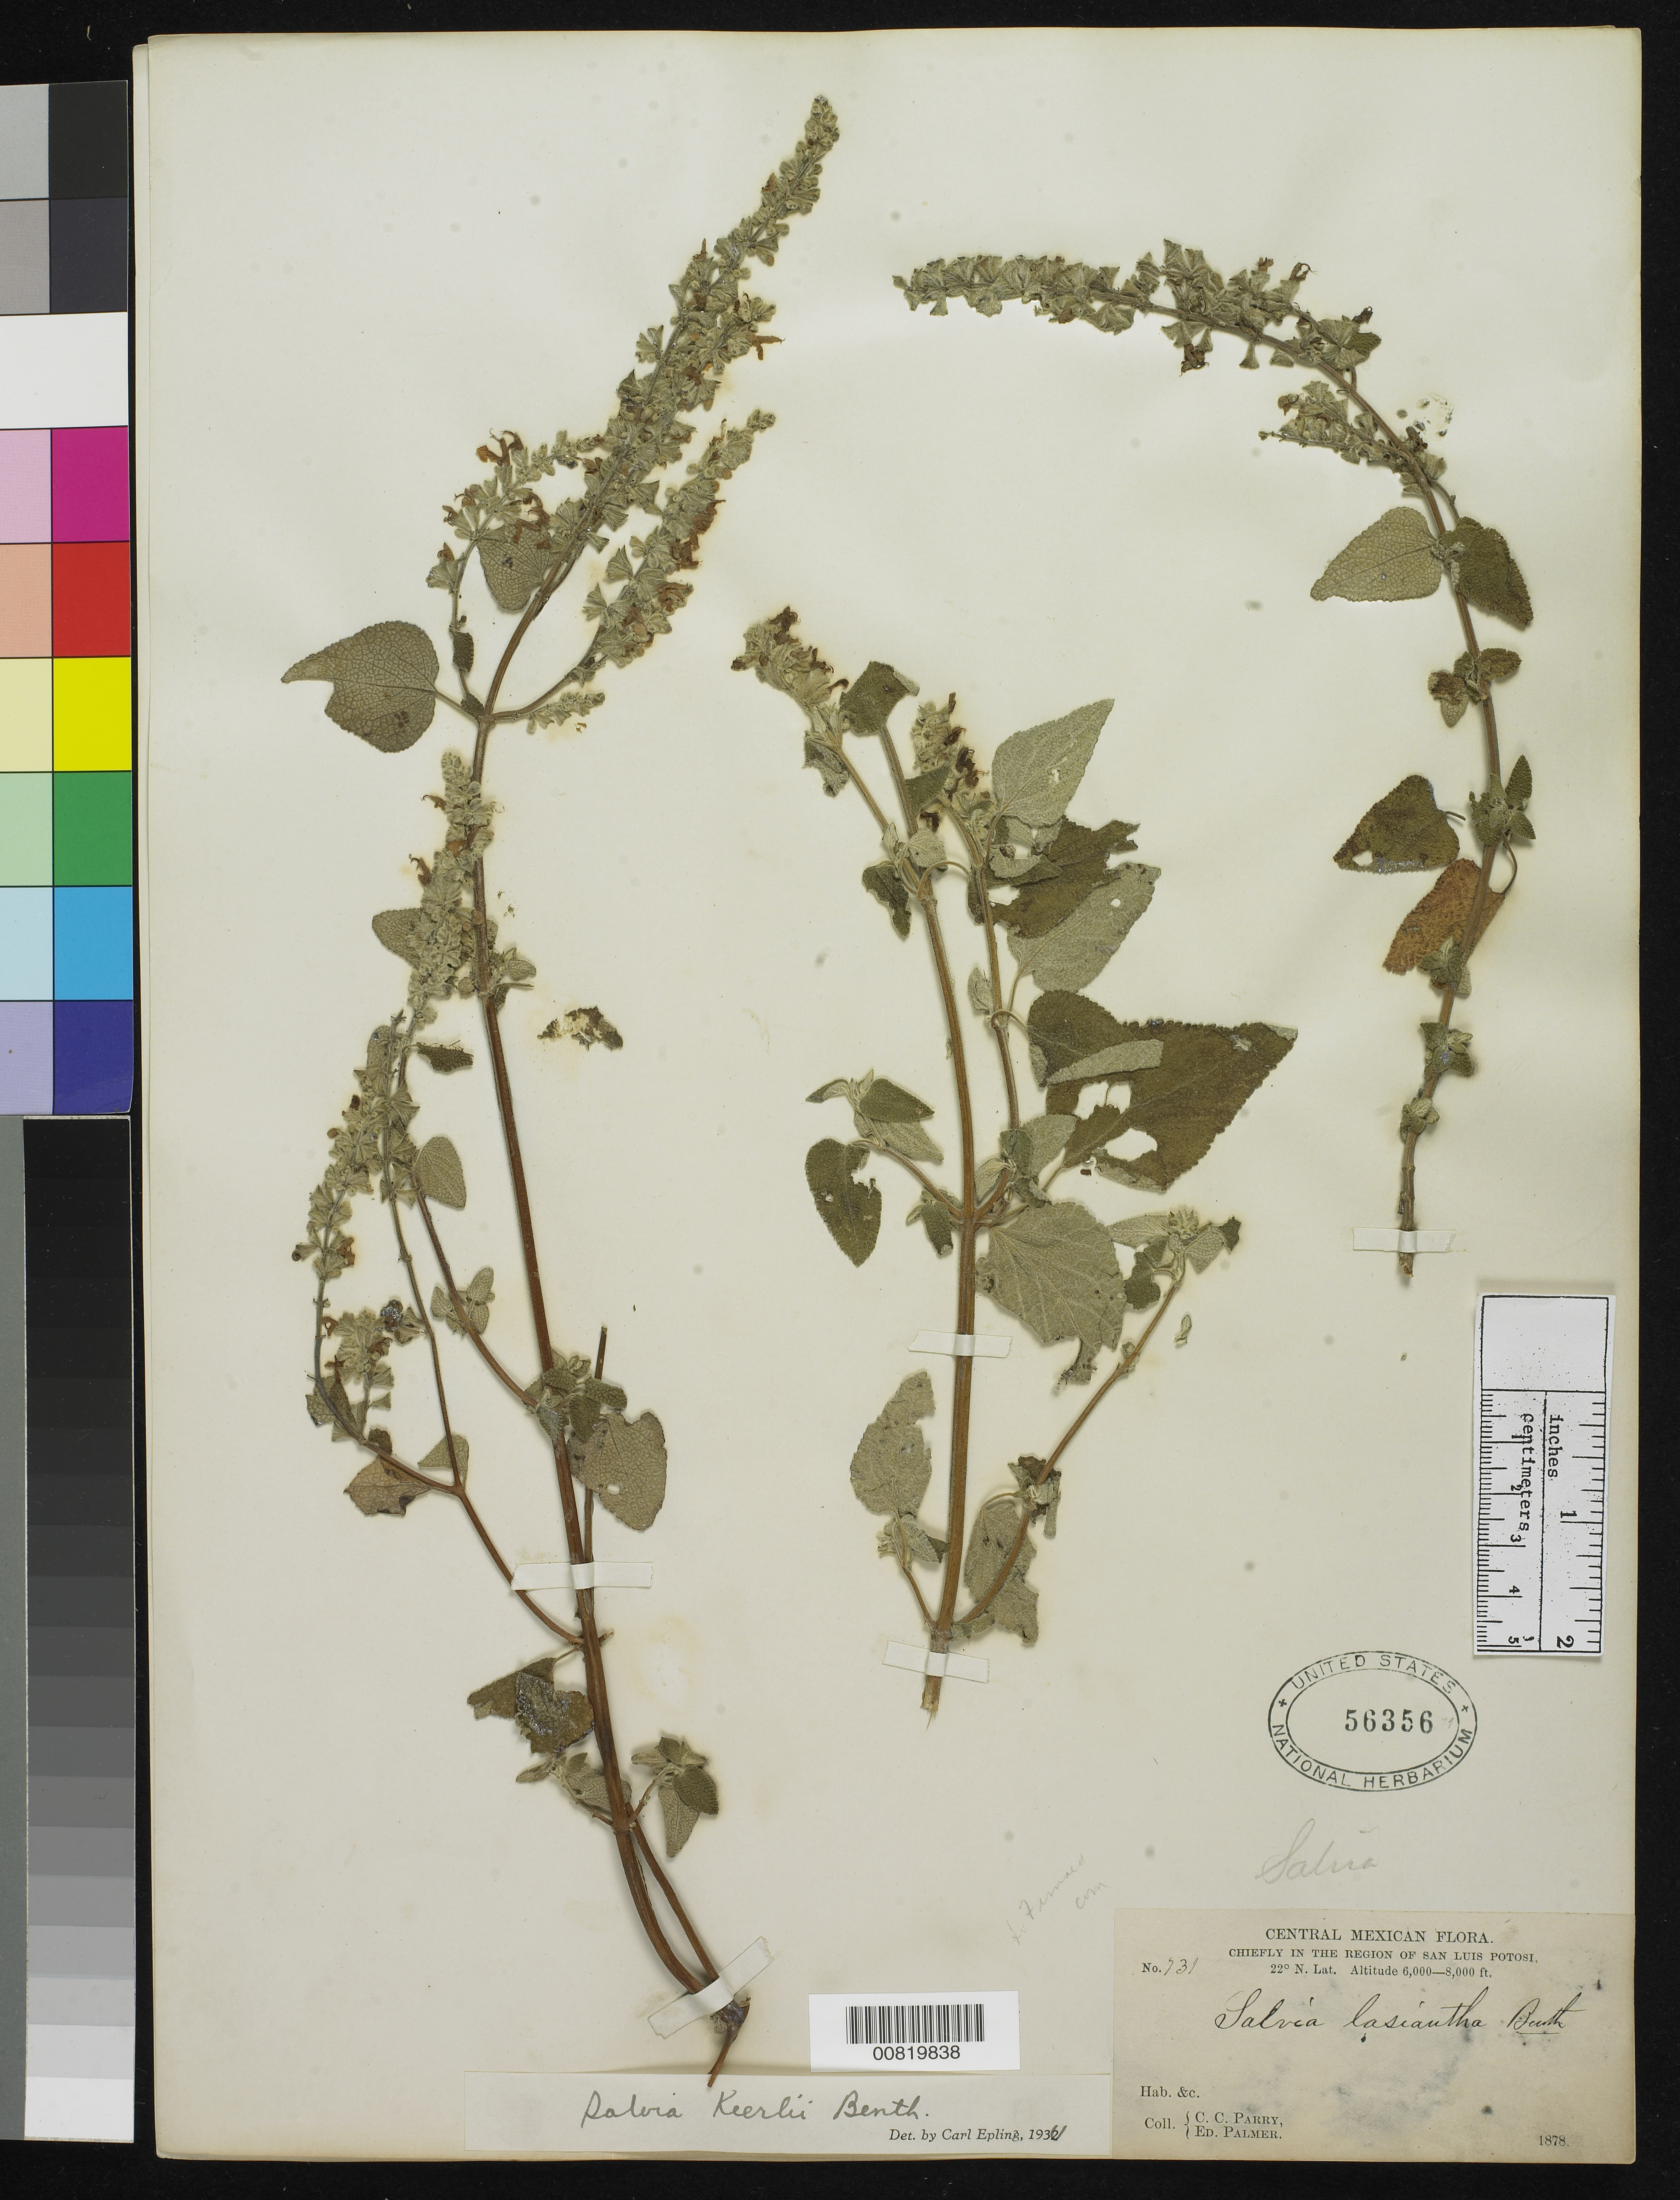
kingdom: Plantae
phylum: Tracheophyta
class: Magnoliopsida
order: Lamiales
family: Lamiaceae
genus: Salvia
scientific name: Salvia keerlii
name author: Benth.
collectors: C. C. Parry & E. Palmer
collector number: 731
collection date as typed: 1878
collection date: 1878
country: Mexico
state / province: San Luis Potosí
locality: Chiefly in the region of San Luis Potosí.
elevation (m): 1829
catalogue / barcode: US 56356